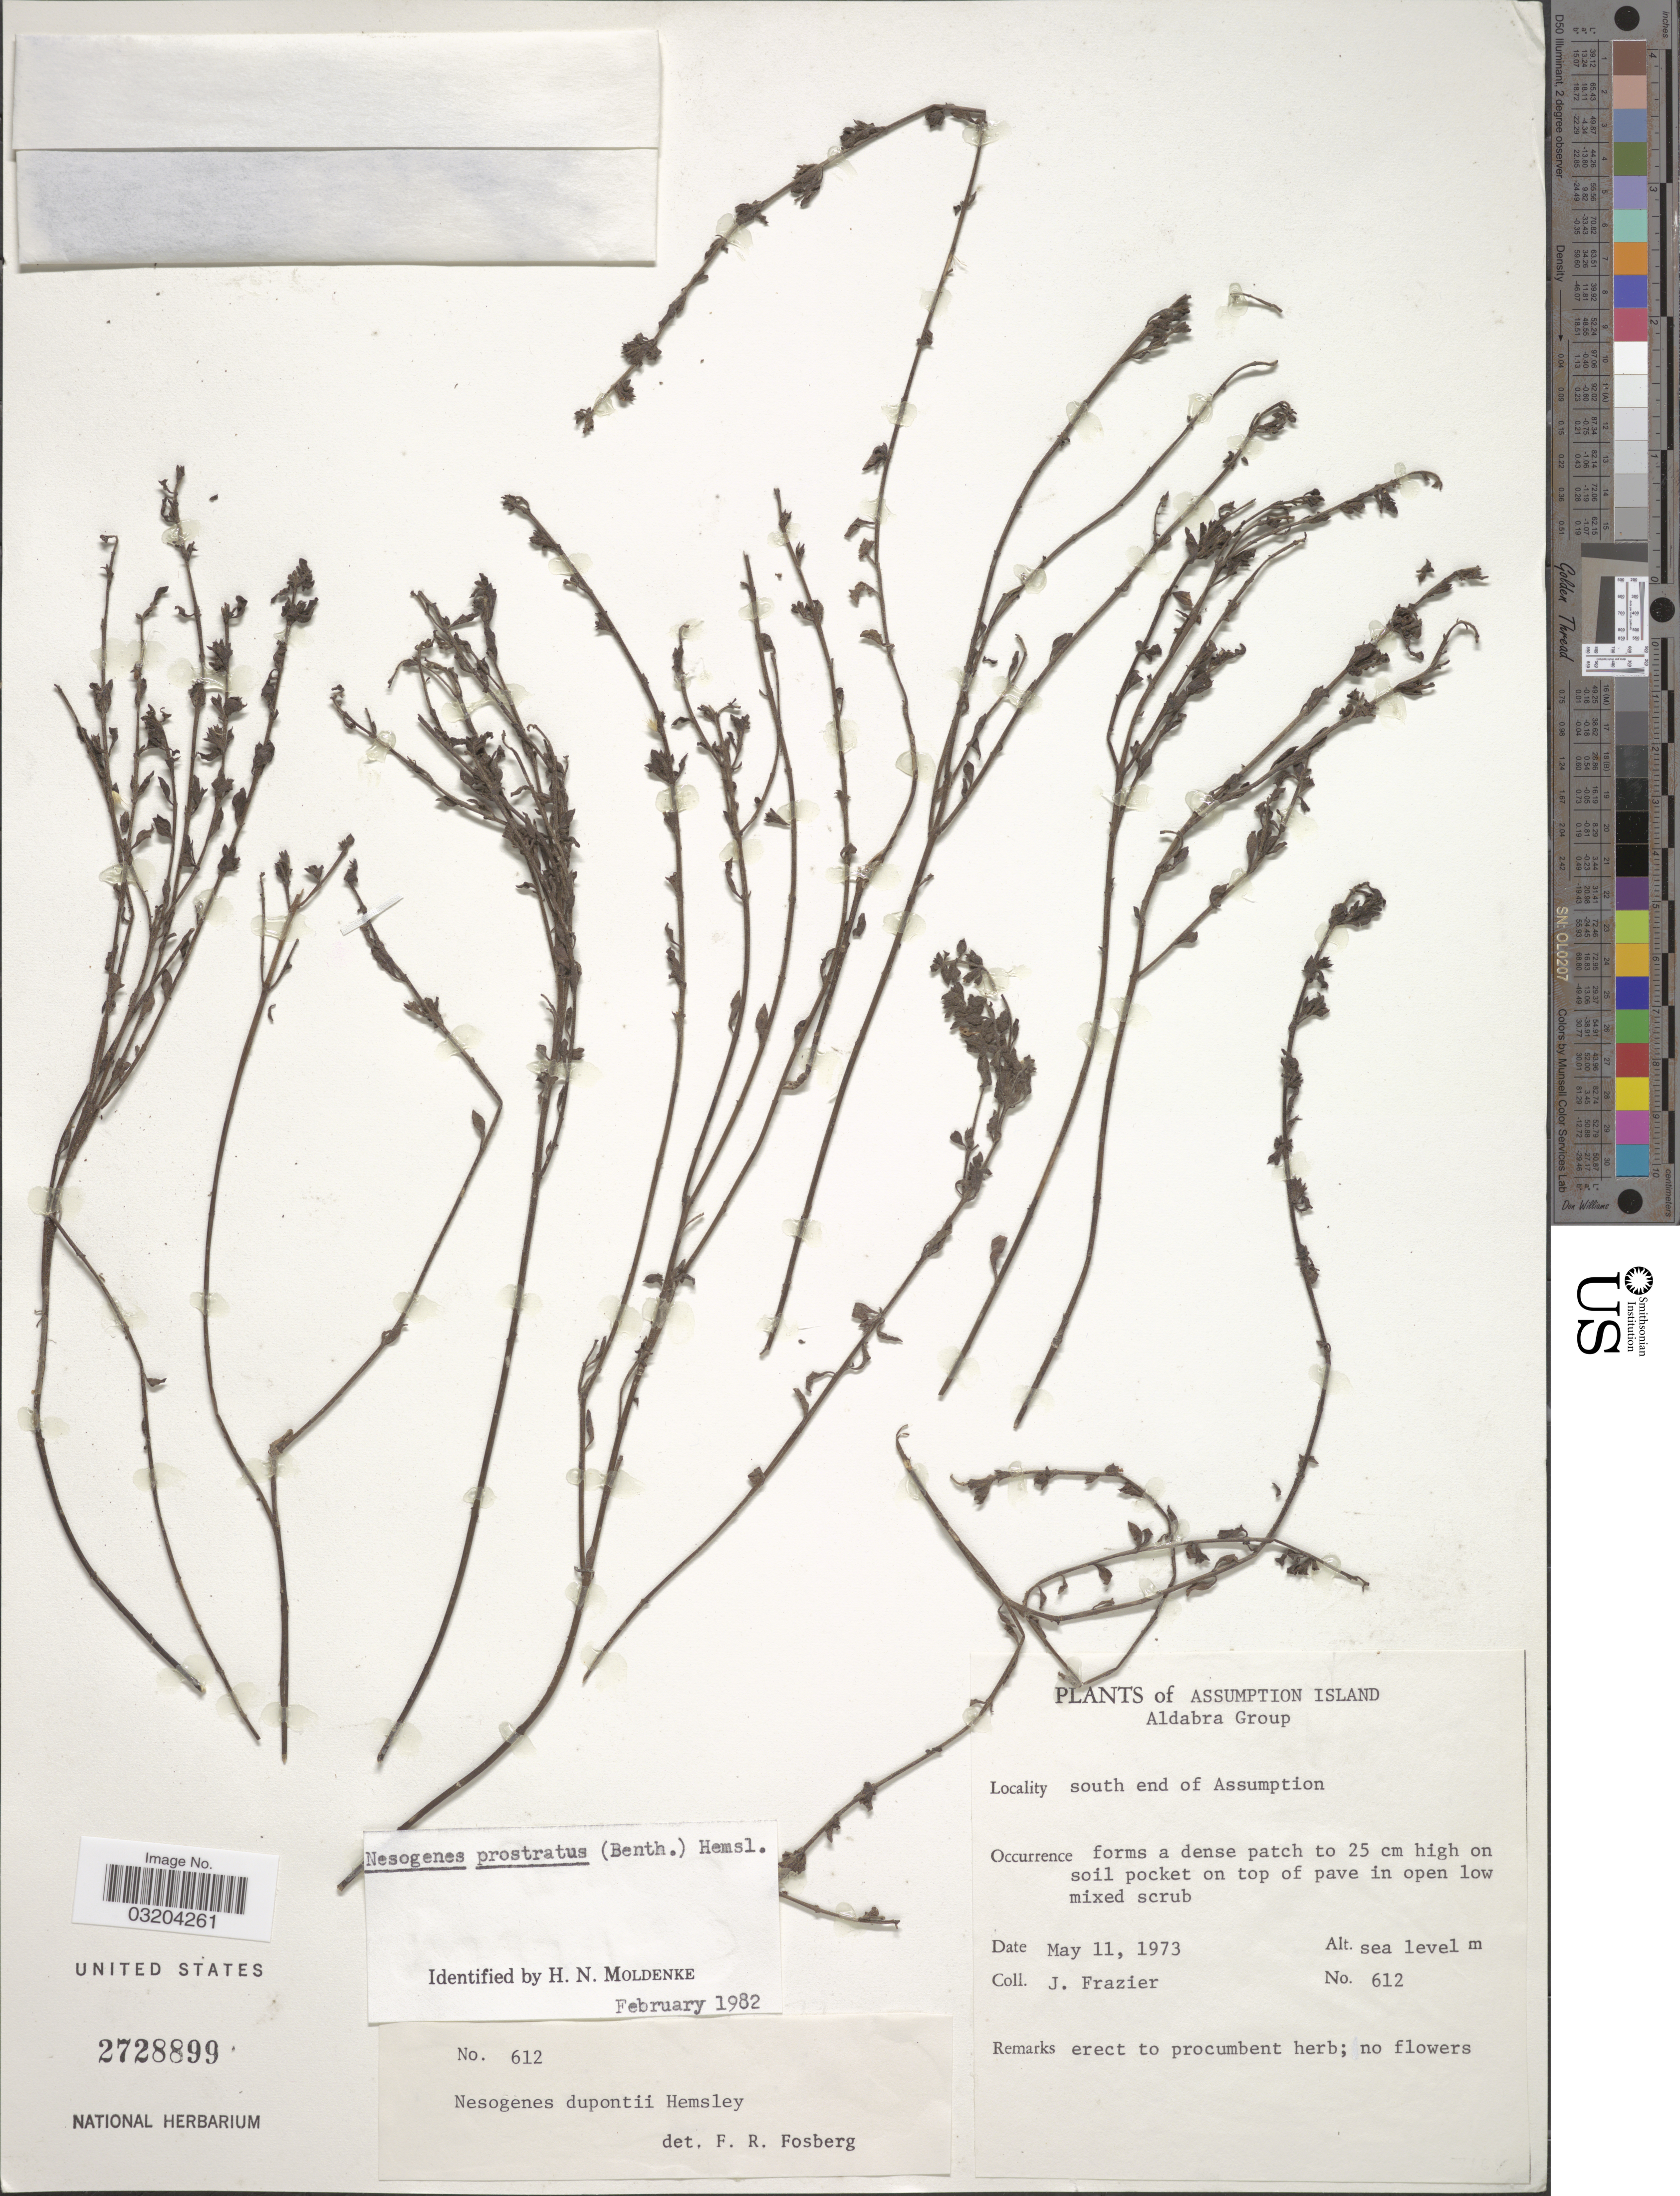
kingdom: Plantae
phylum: Tracheophyta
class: Magnoliopsida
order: Lamiales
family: Orobanchaceae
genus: Nesogenes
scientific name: Nesogenes prostrata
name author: (Benth.) Hemsl.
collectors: J. Frazier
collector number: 612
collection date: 1973-05-11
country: Seychelles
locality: Assumption Island. Aldabra Group. south end of Assumption.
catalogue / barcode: US 2728899